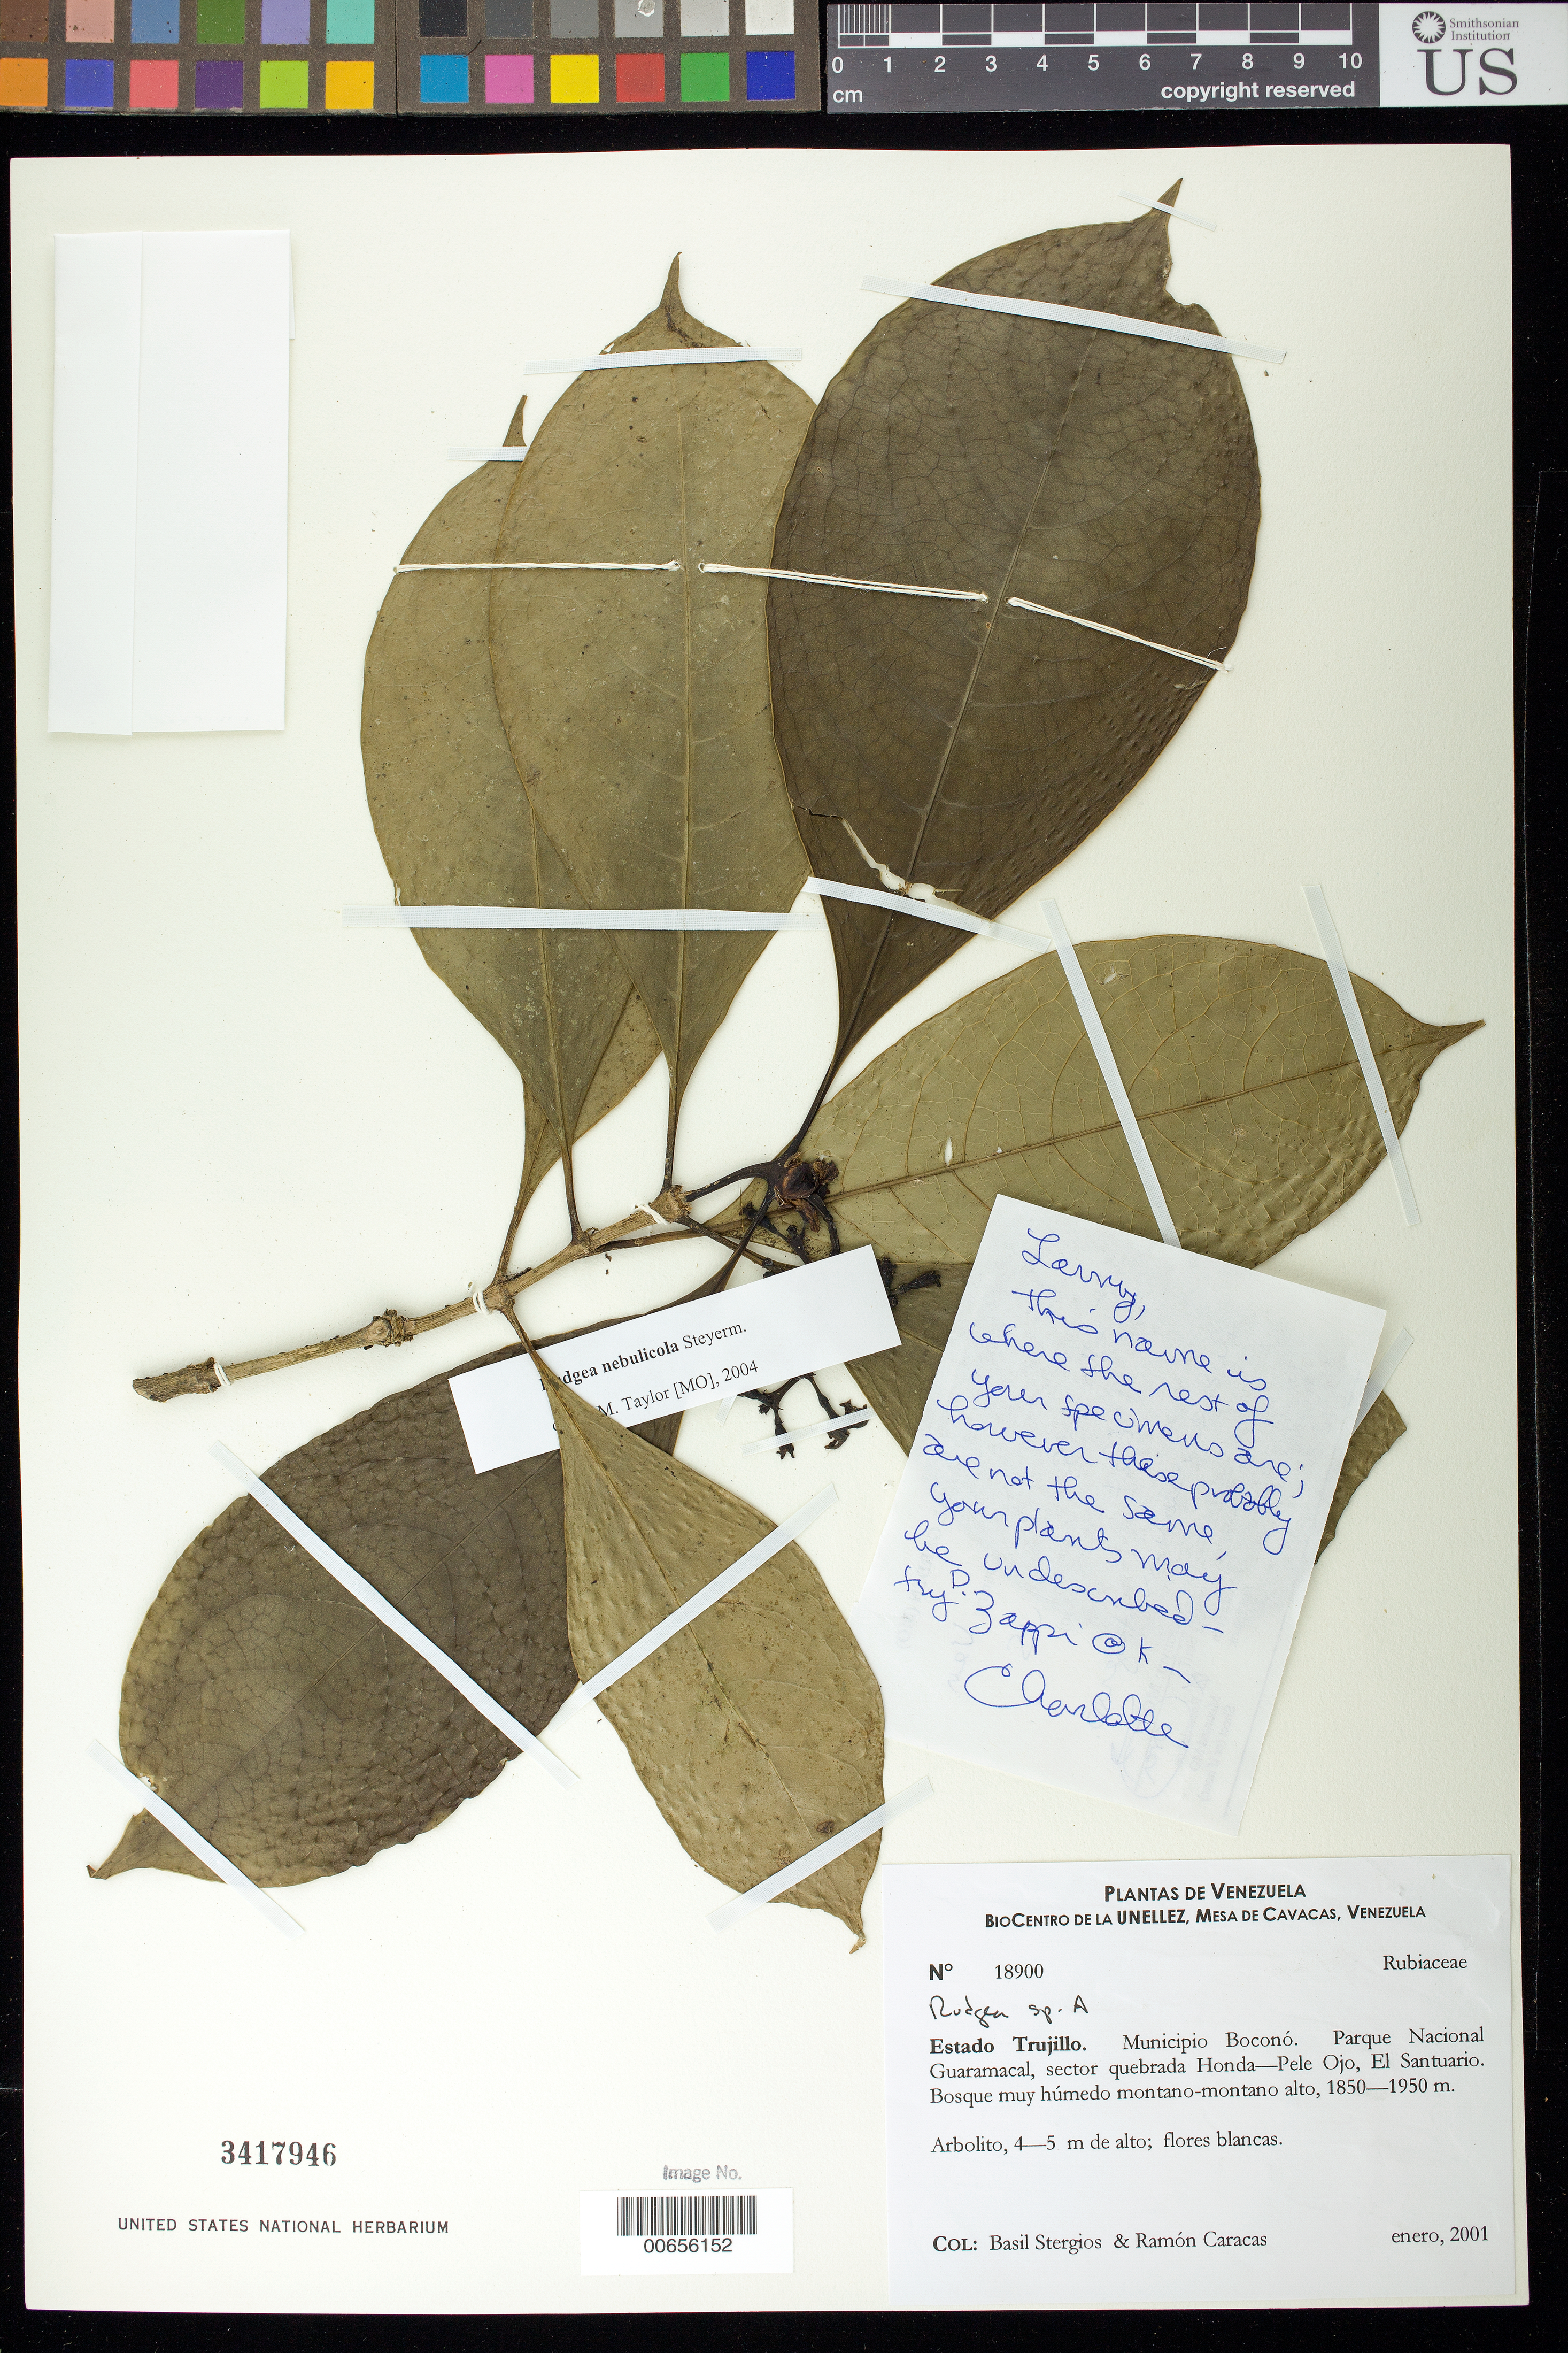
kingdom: Plantae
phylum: Tracheophyta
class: Magnoliopsida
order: Gentianales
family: Rubiaceae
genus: Rudgea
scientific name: Rudgea sp. a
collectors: B. G. Stergios & R. Caracas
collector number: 18900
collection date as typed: Jan 2001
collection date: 2001-01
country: Venezuela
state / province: Trujillo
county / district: Boconó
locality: Parque Nacional Guaramacal, sector quebrada Honda-Pele Ojo, El Santuario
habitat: Bosque muy húmedo montano-montano alto.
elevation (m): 1850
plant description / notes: MO, PORT, US, VEN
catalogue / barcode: US 3417946